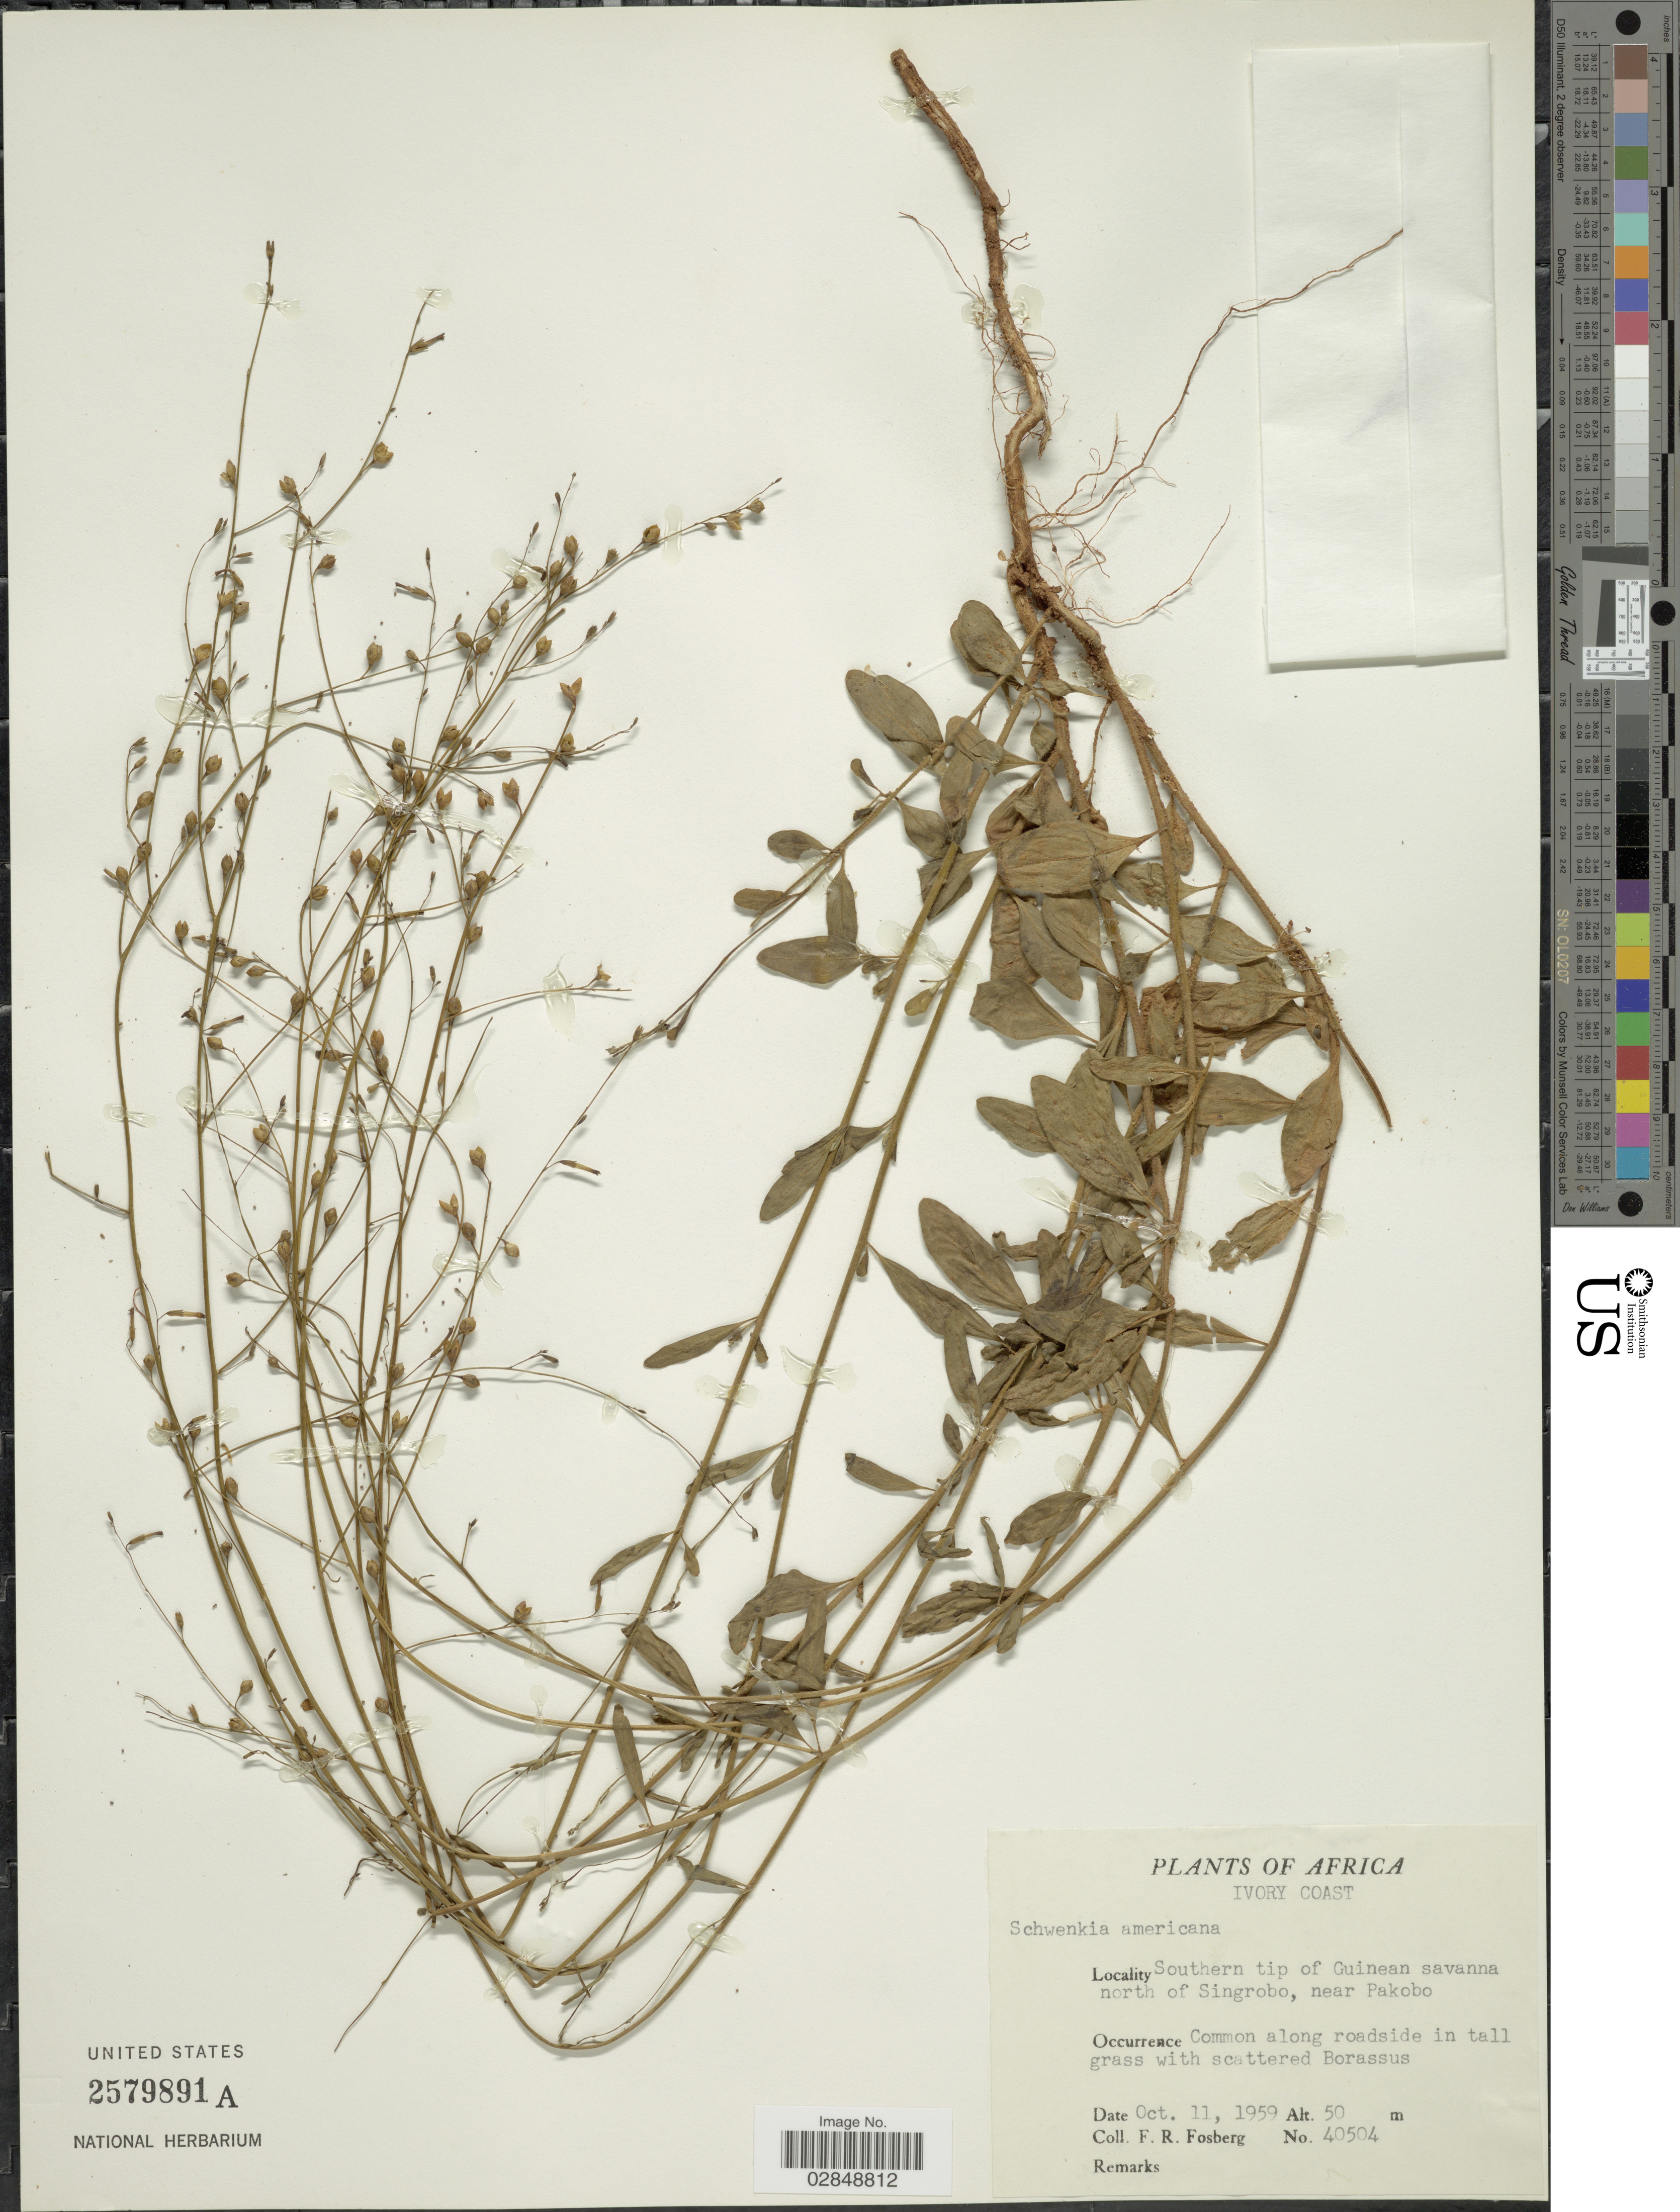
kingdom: Plantae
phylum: Tracheophyta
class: Magnoliopsida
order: Solanales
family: Solanaceae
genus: Schwenckia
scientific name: Schwenckia americana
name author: L.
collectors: F. R. Fosberg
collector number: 40504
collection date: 1959-10-11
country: Ivory Coast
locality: Southern tip of Guinean savanna north of Singrobo, near Pakobo.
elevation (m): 50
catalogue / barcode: US 2579891A